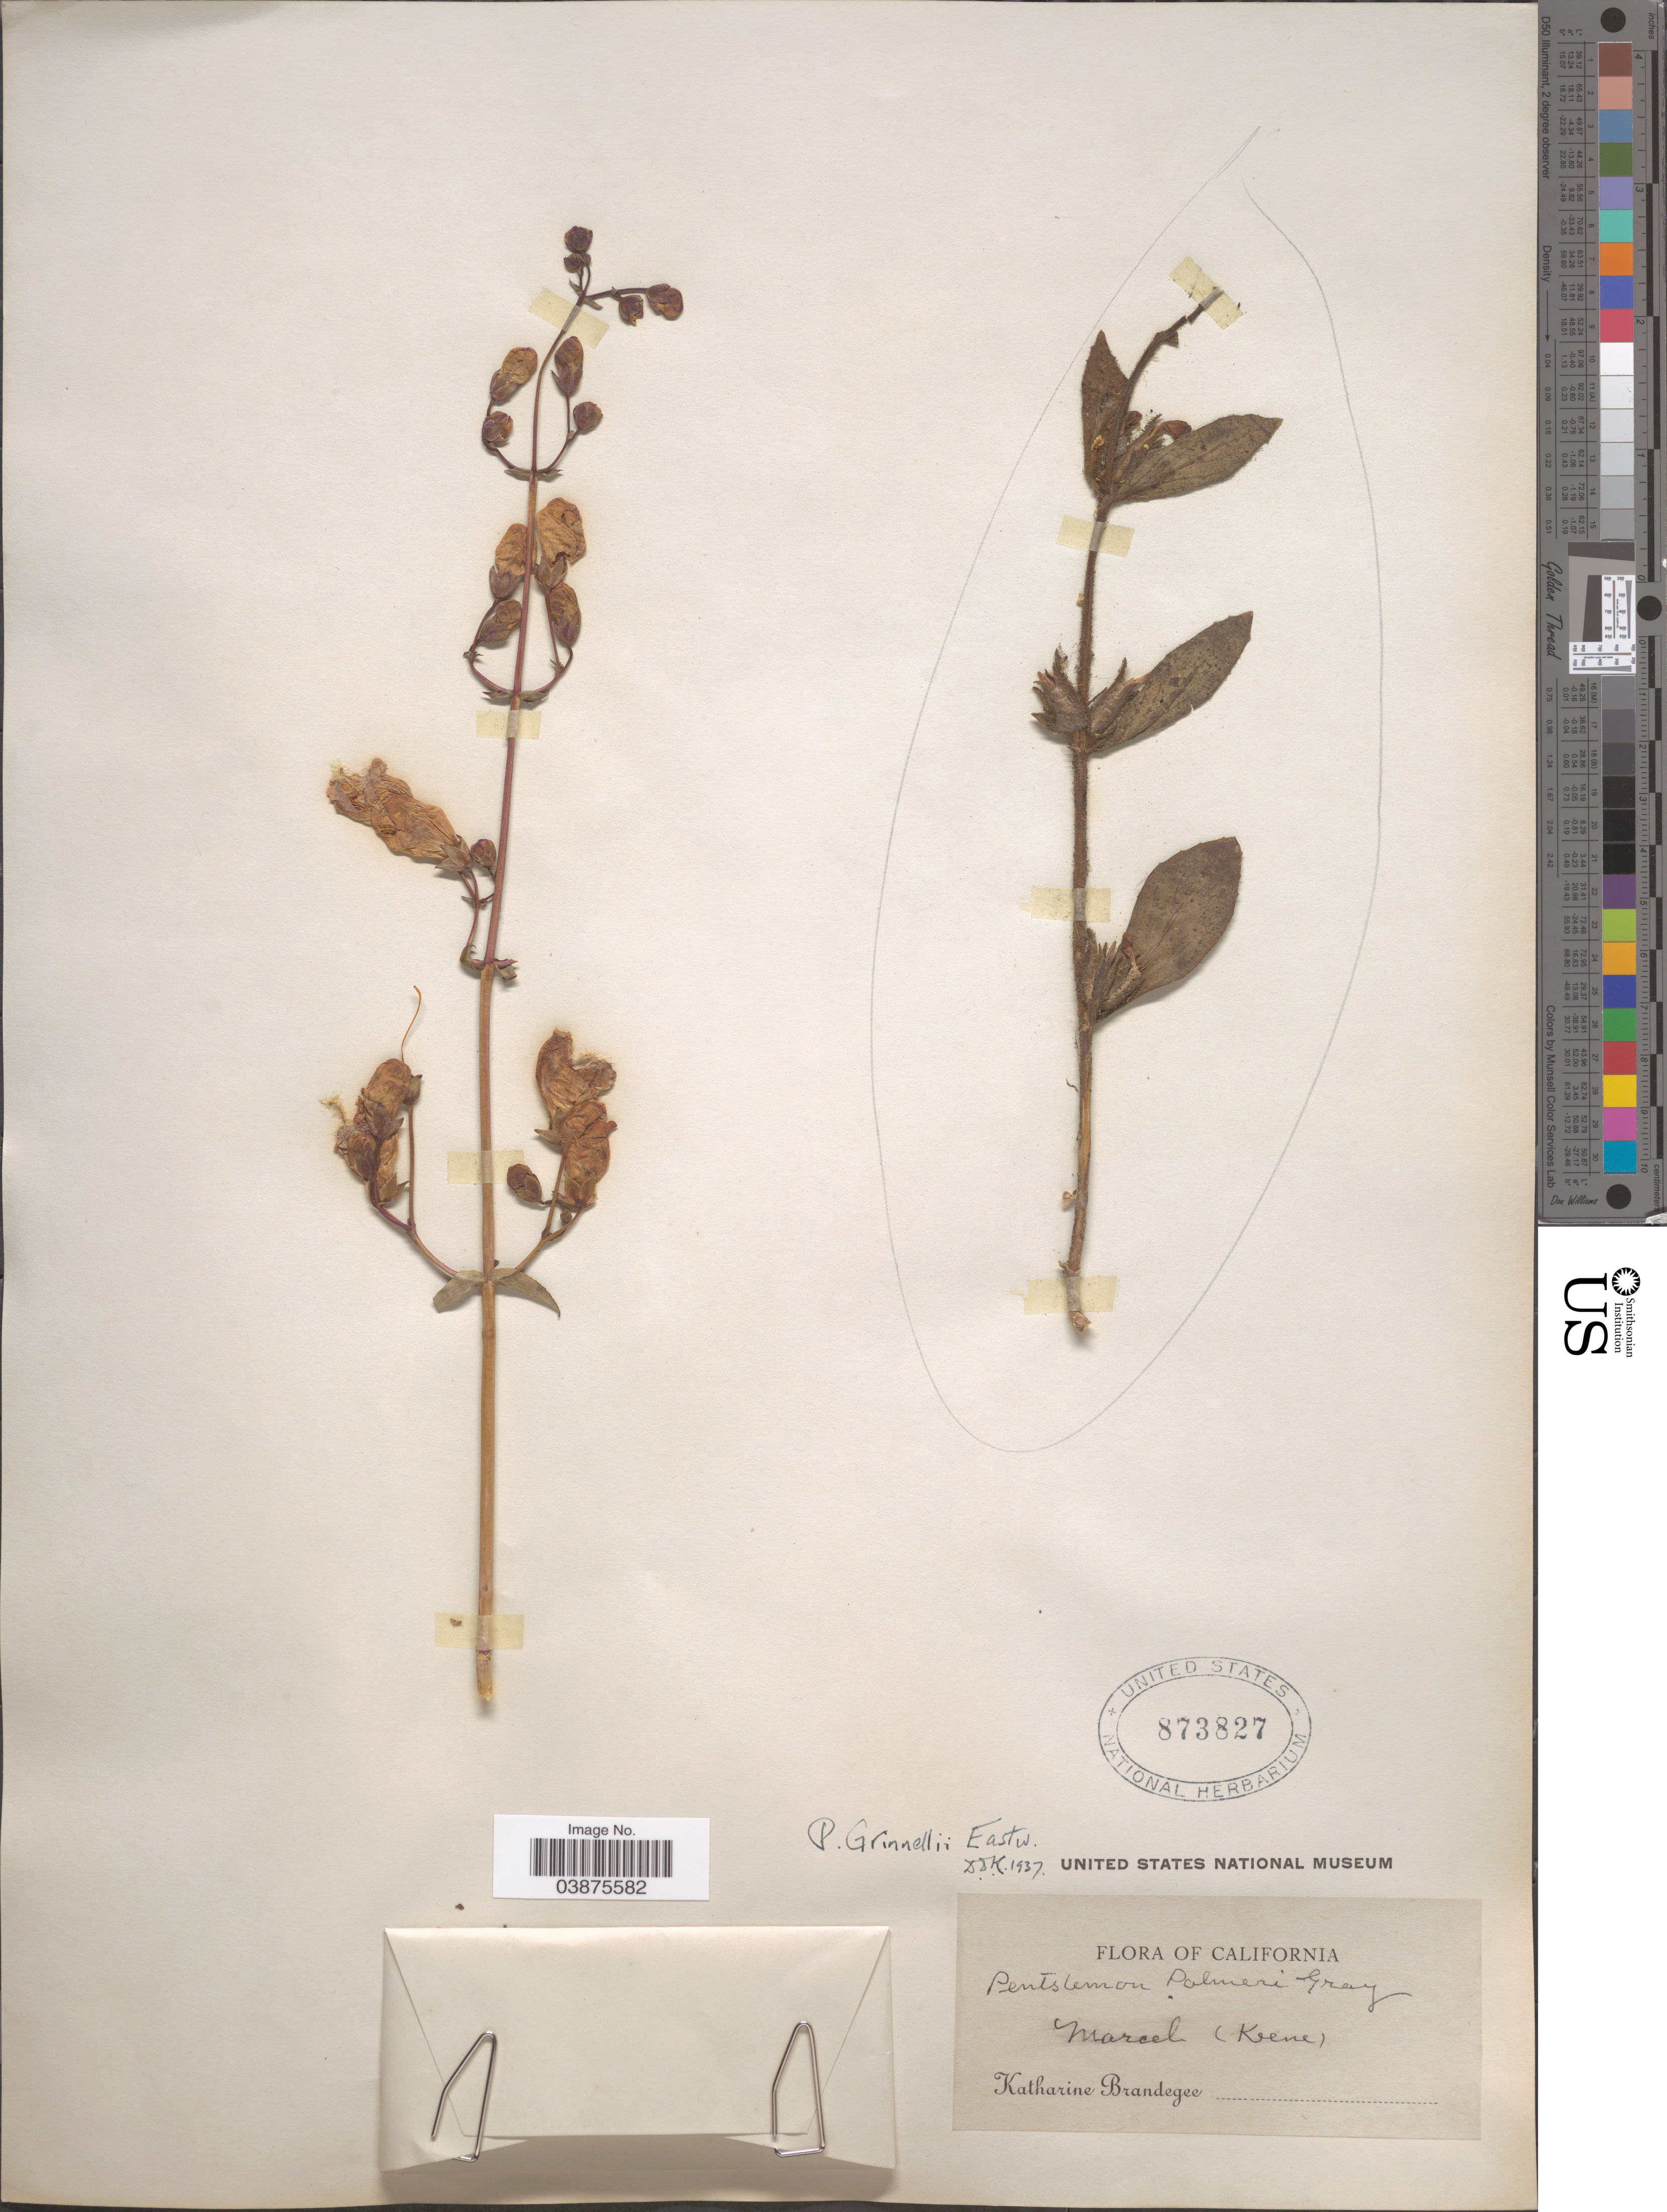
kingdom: Plantae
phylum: Tracheophyta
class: Magnoliopsida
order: Lamiales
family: Plantaginaceae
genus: Penstemon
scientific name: Penstemon grinnellii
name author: Eastw.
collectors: M. K. Brandegee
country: United States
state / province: California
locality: Marcel (Keene).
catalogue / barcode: US 873827